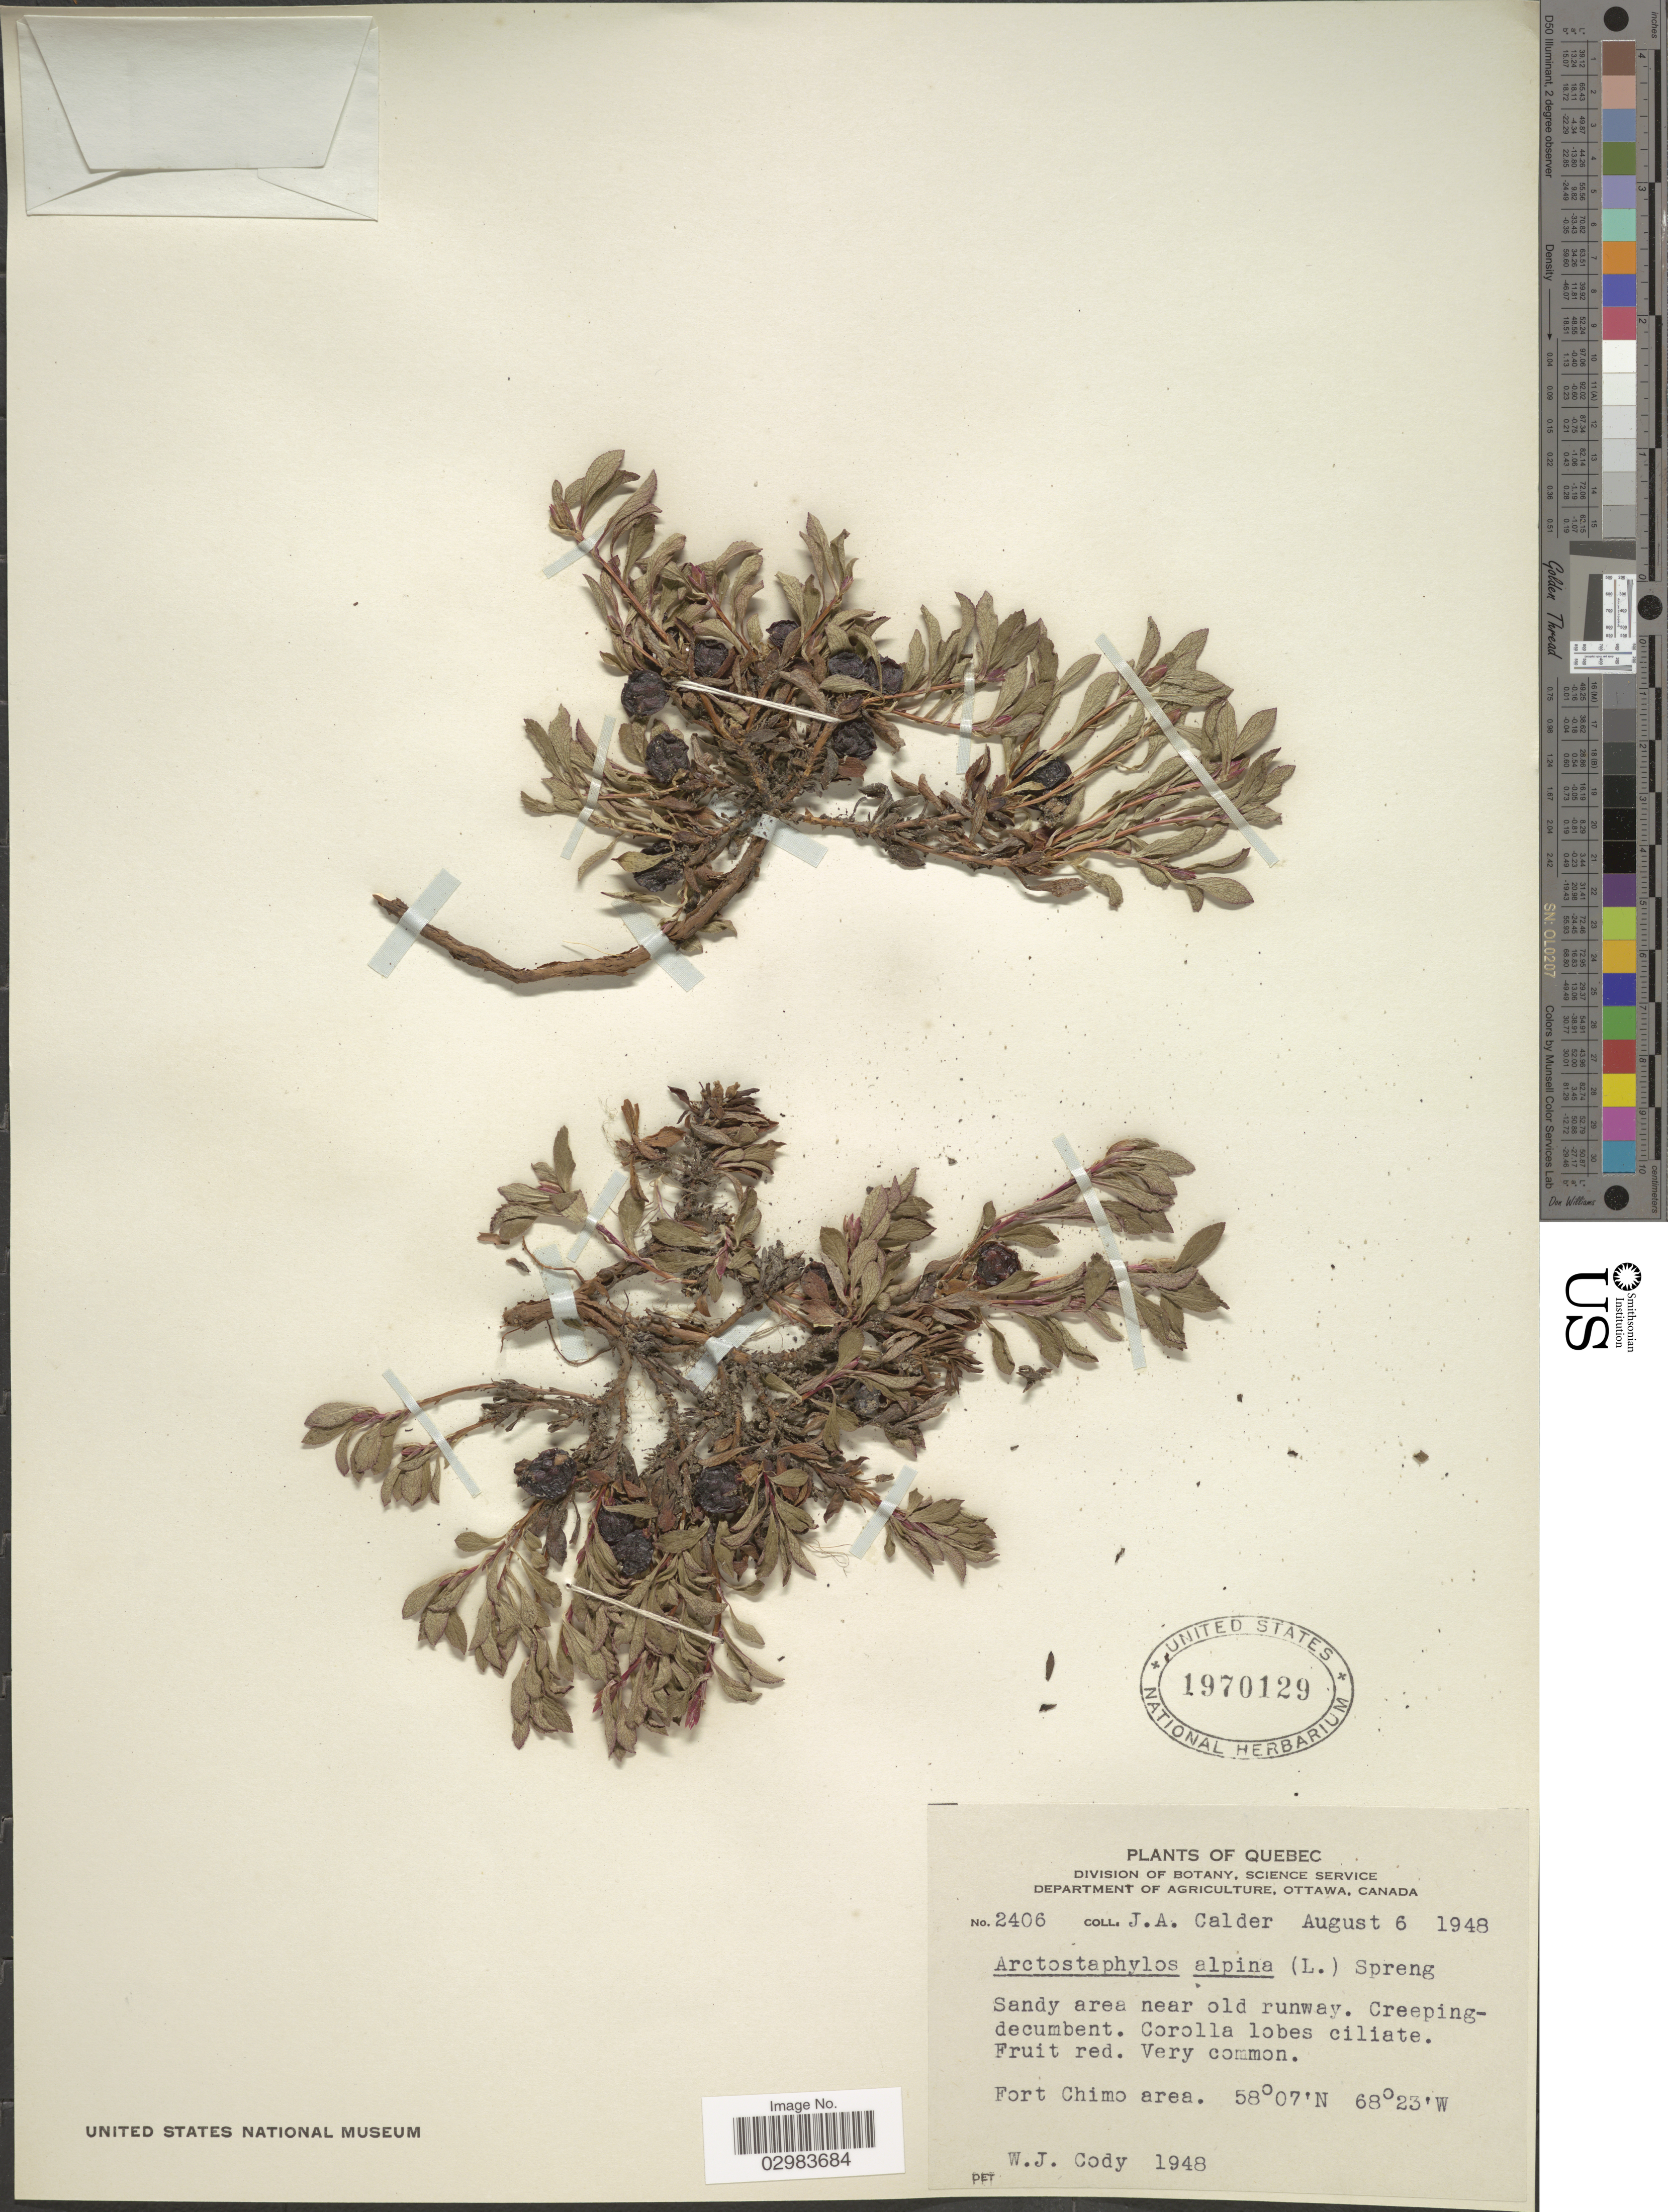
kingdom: Plantae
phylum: Tracheophyta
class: Magnoliopsida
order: Ericales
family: Ericaceae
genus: Arctostaphylos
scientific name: Arctostaphylos alpina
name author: (L.) Spreng.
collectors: J. A. Calder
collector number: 2406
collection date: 1948-08-06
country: Canada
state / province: Quebec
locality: Sandy area near old runway. Fort Chimo area.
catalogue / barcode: US 1970129